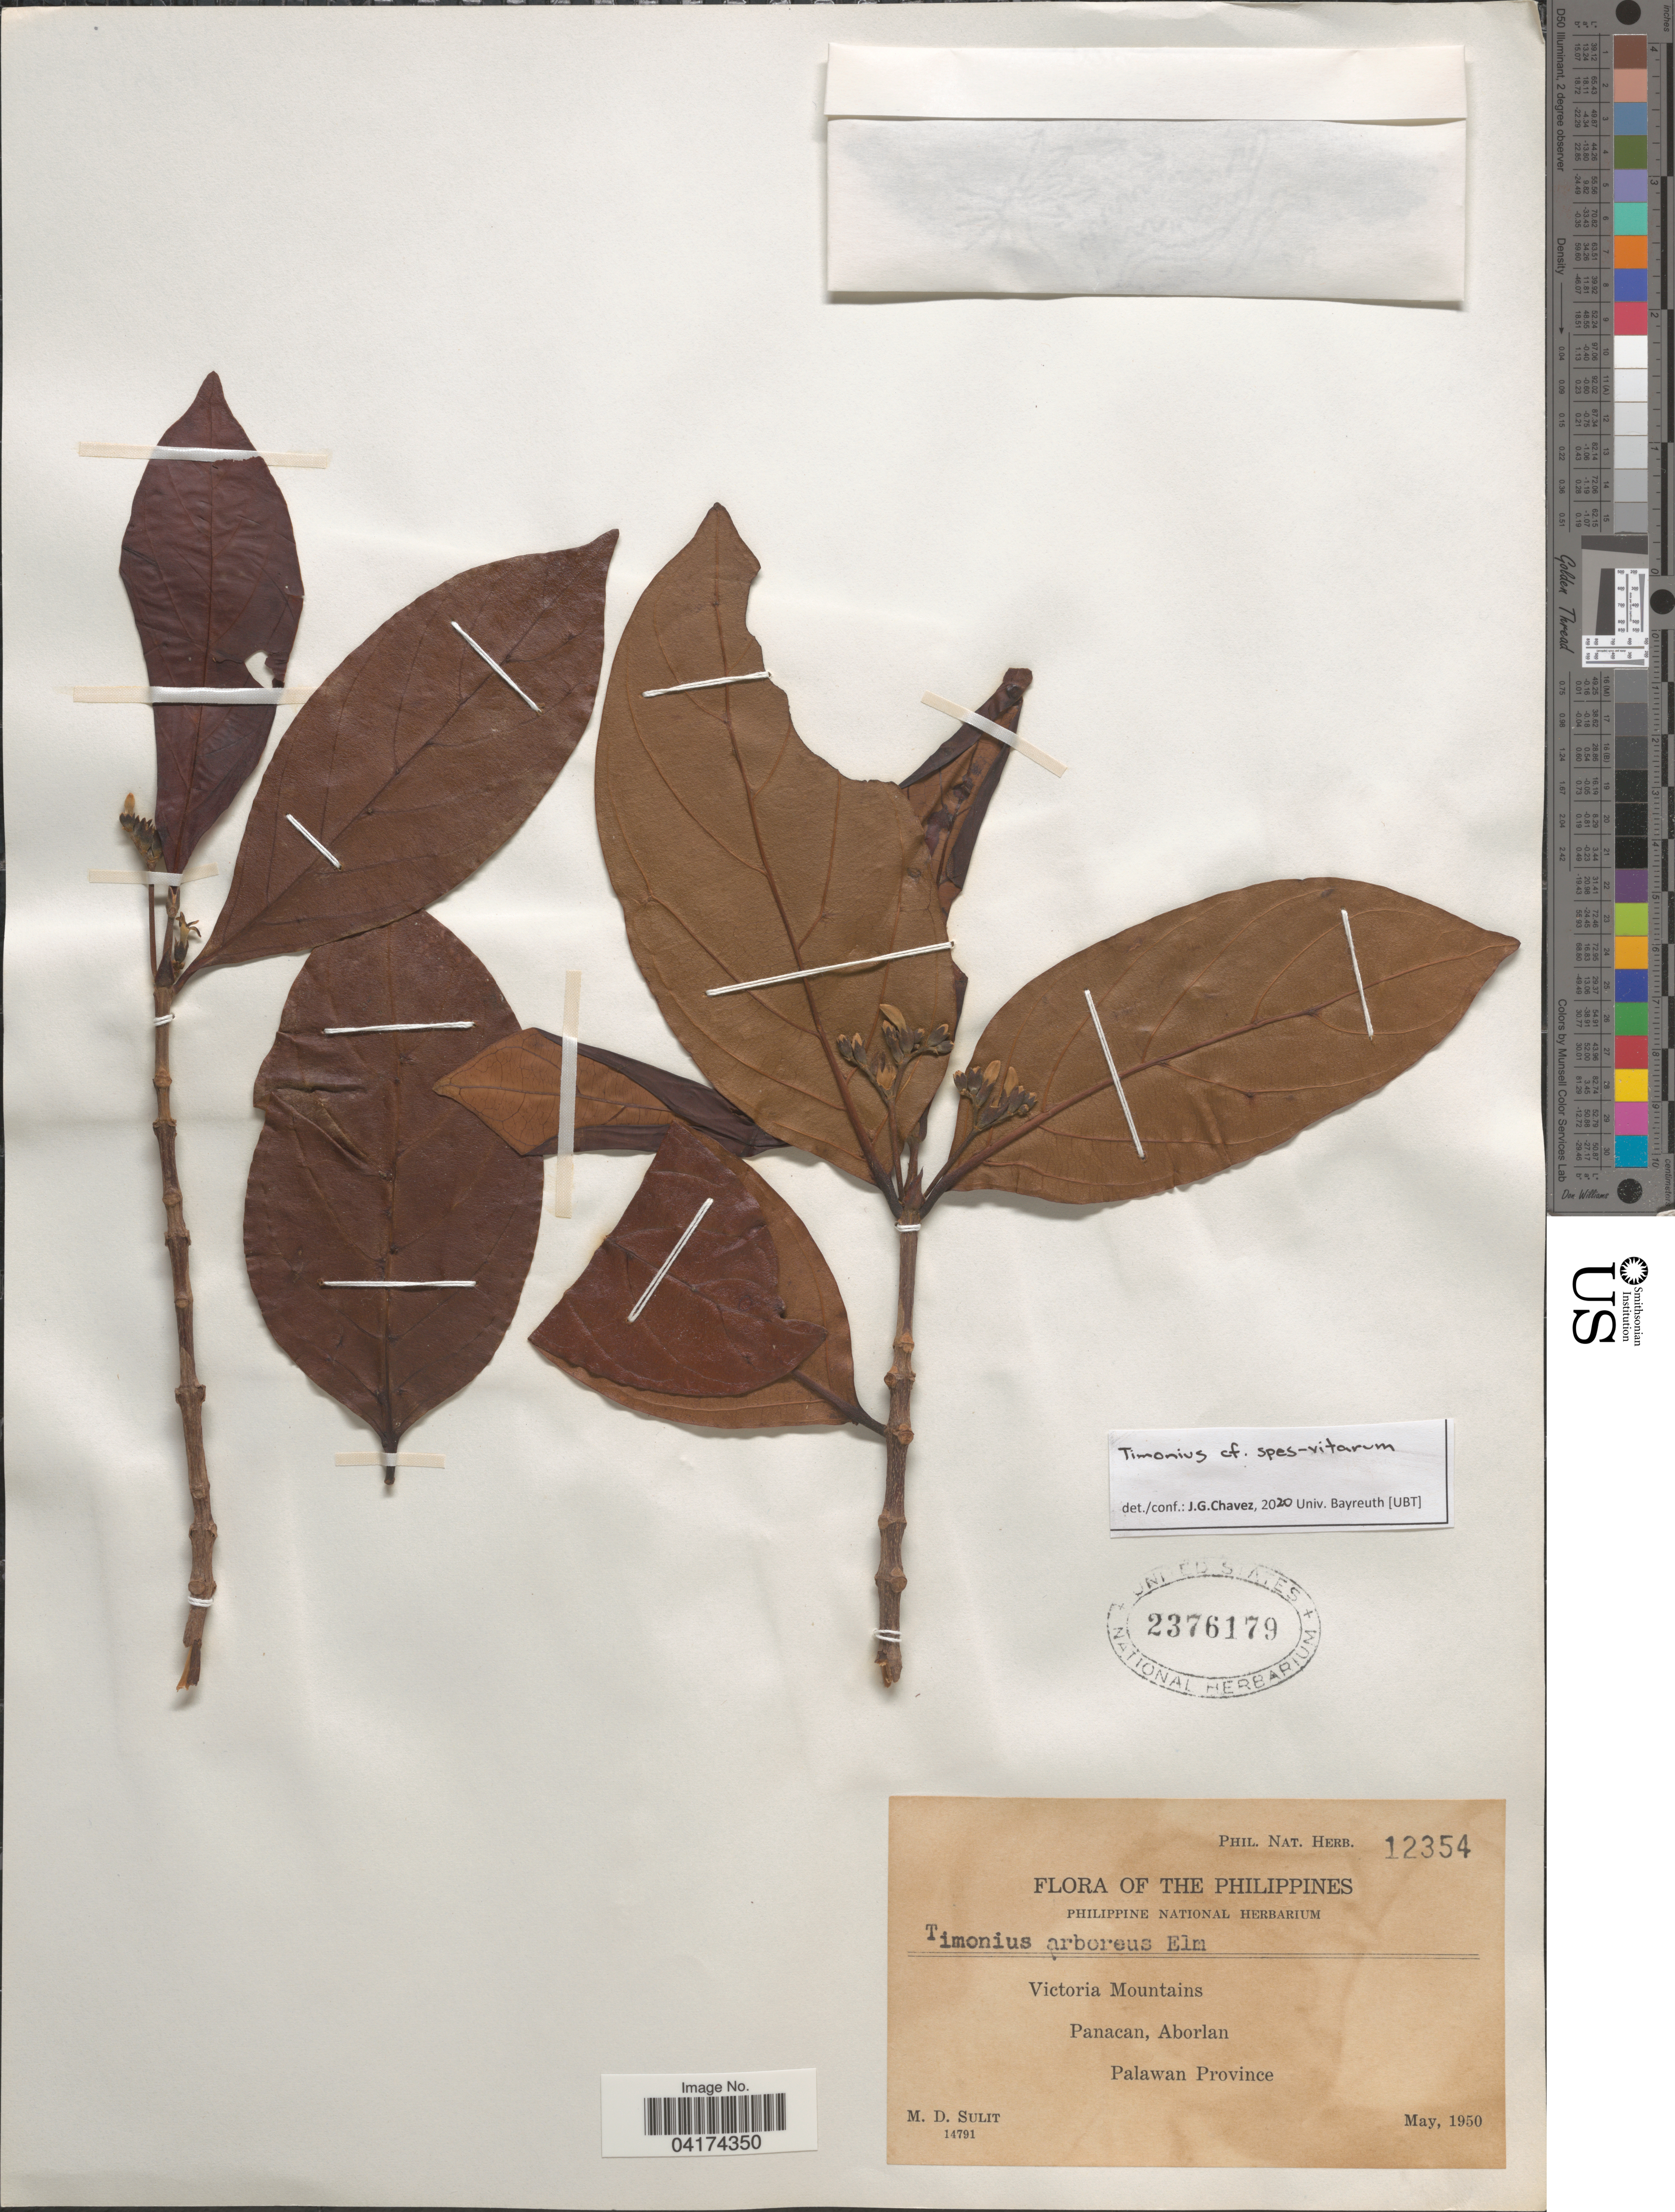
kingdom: Plantae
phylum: Tracheophyta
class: Magnoliopsida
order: Gentianales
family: Rubiaceae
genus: Timonius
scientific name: Timonius spes-vitarum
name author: J.G. Chavez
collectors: M. Sulit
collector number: Phil. Nat. Herb. 12354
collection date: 1950-05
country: Philippines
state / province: Mimaropa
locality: Victoria Mountains. Panacan, Aborlan. Palawan Province.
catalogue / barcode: US 2376179